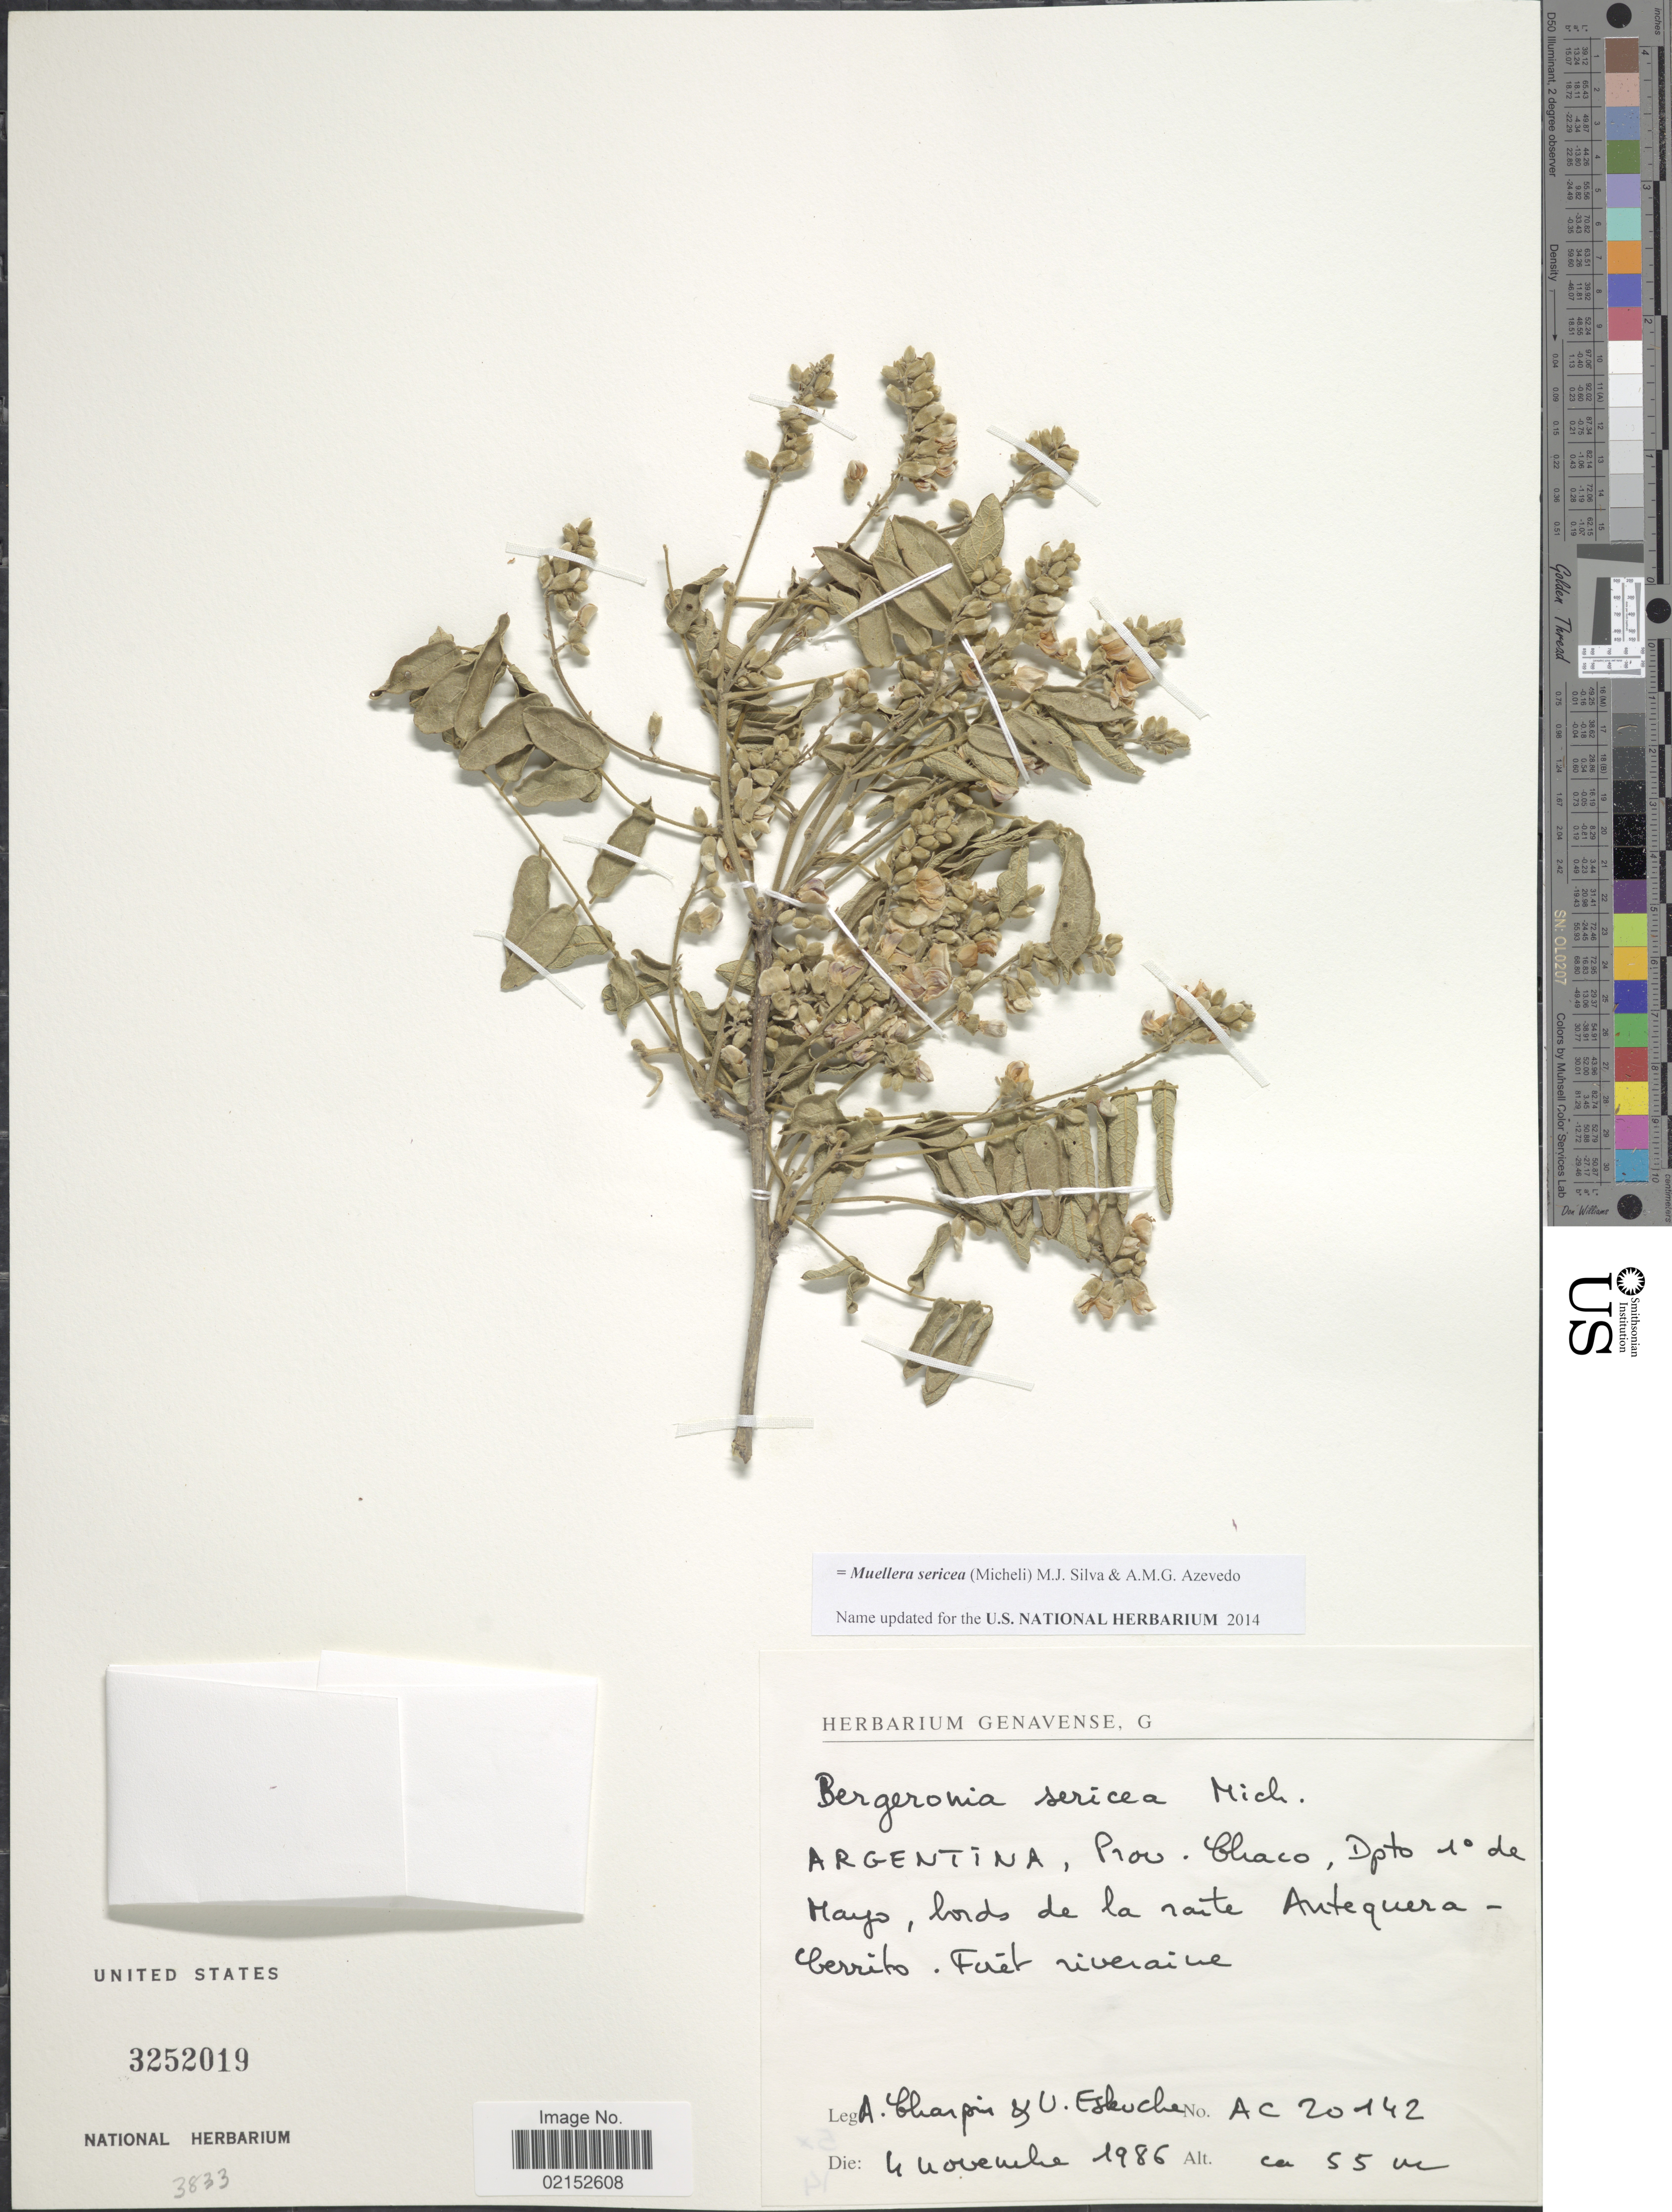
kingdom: Plantae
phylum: Tracheophyta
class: Magnoliopsida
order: Fabales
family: Fabaceae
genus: Muellera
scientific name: Muellera sericea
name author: (Micheli) M.J. Silva & A.M.G. Azevedo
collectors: A. Charpin & U. Eskuche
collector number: AC20142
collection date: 1986-11-04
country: Argentina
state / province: Chaco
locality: Dpto 1° de Mayo, long de la route Antequera - Cerribo.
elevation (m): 55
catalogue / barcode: US 3252019